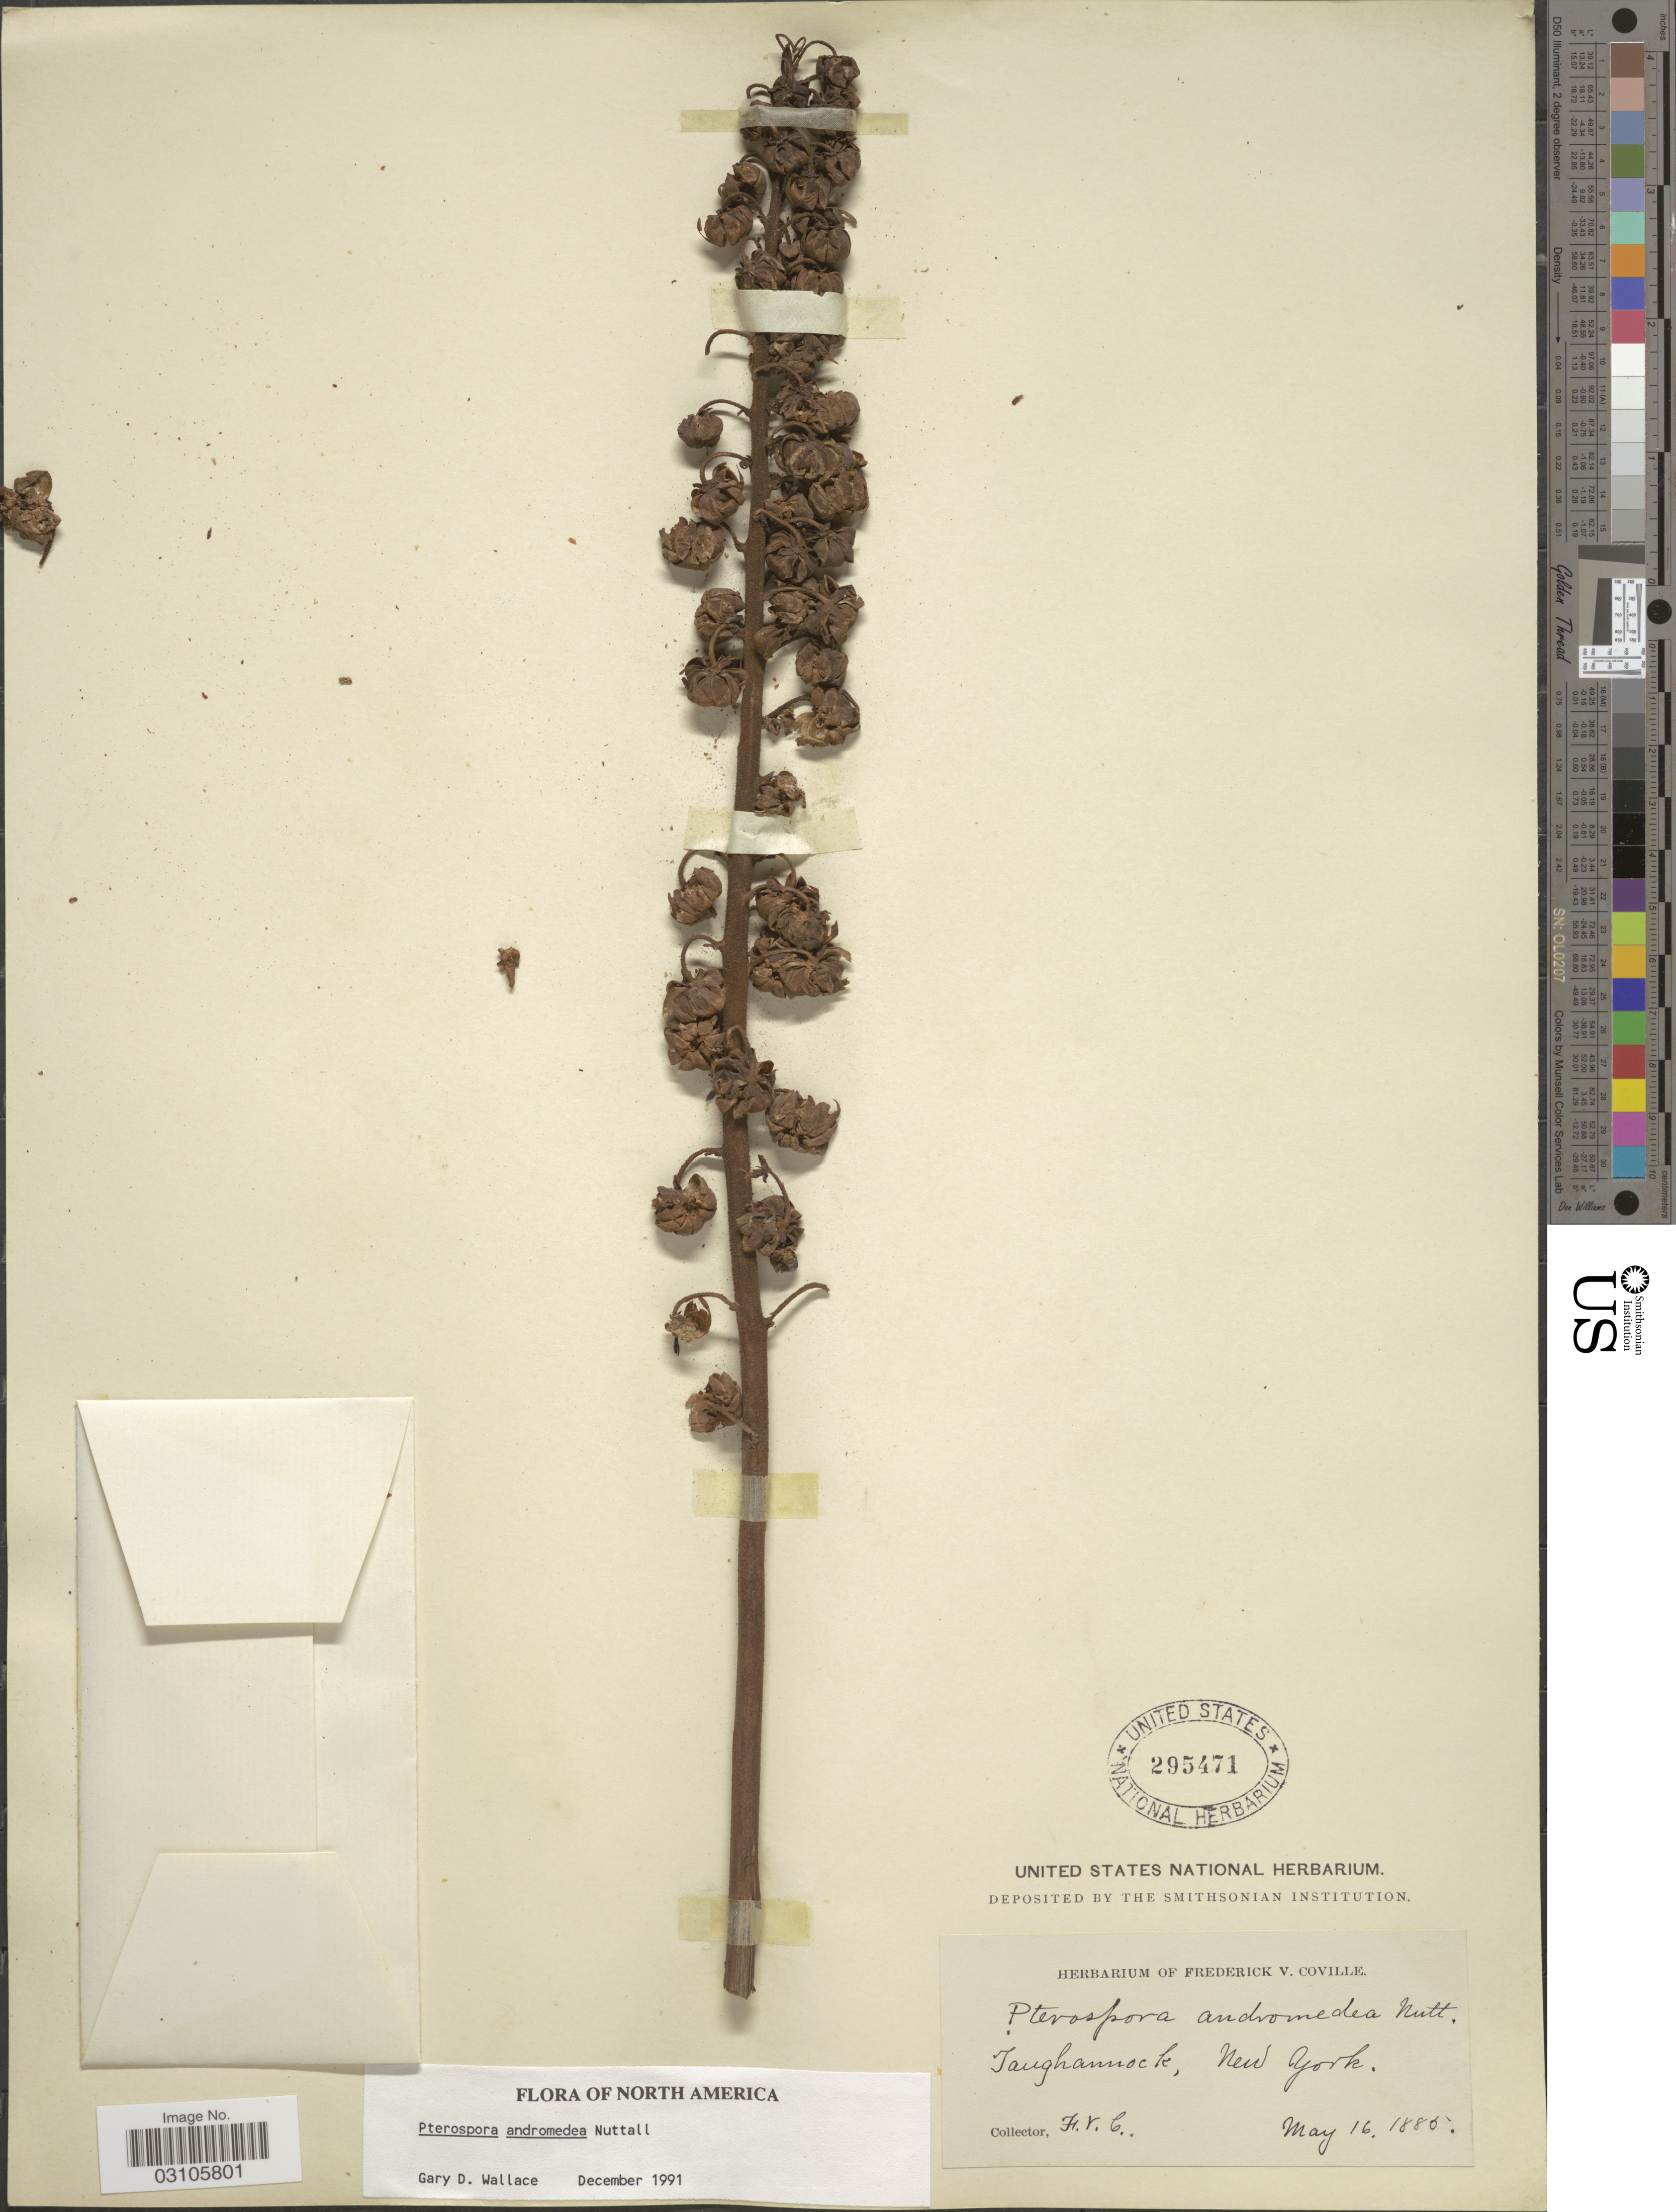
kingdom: Plantae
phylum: Tracheophyta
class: Magnoliopsida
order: Ericales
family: Ericaceae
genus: Pterospora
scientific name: Pterospora andromedea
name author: Nutt.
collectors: F. V. Coville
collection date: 1885-05-16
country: United States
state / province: New York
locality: Taughannock.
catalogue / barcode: US 295471